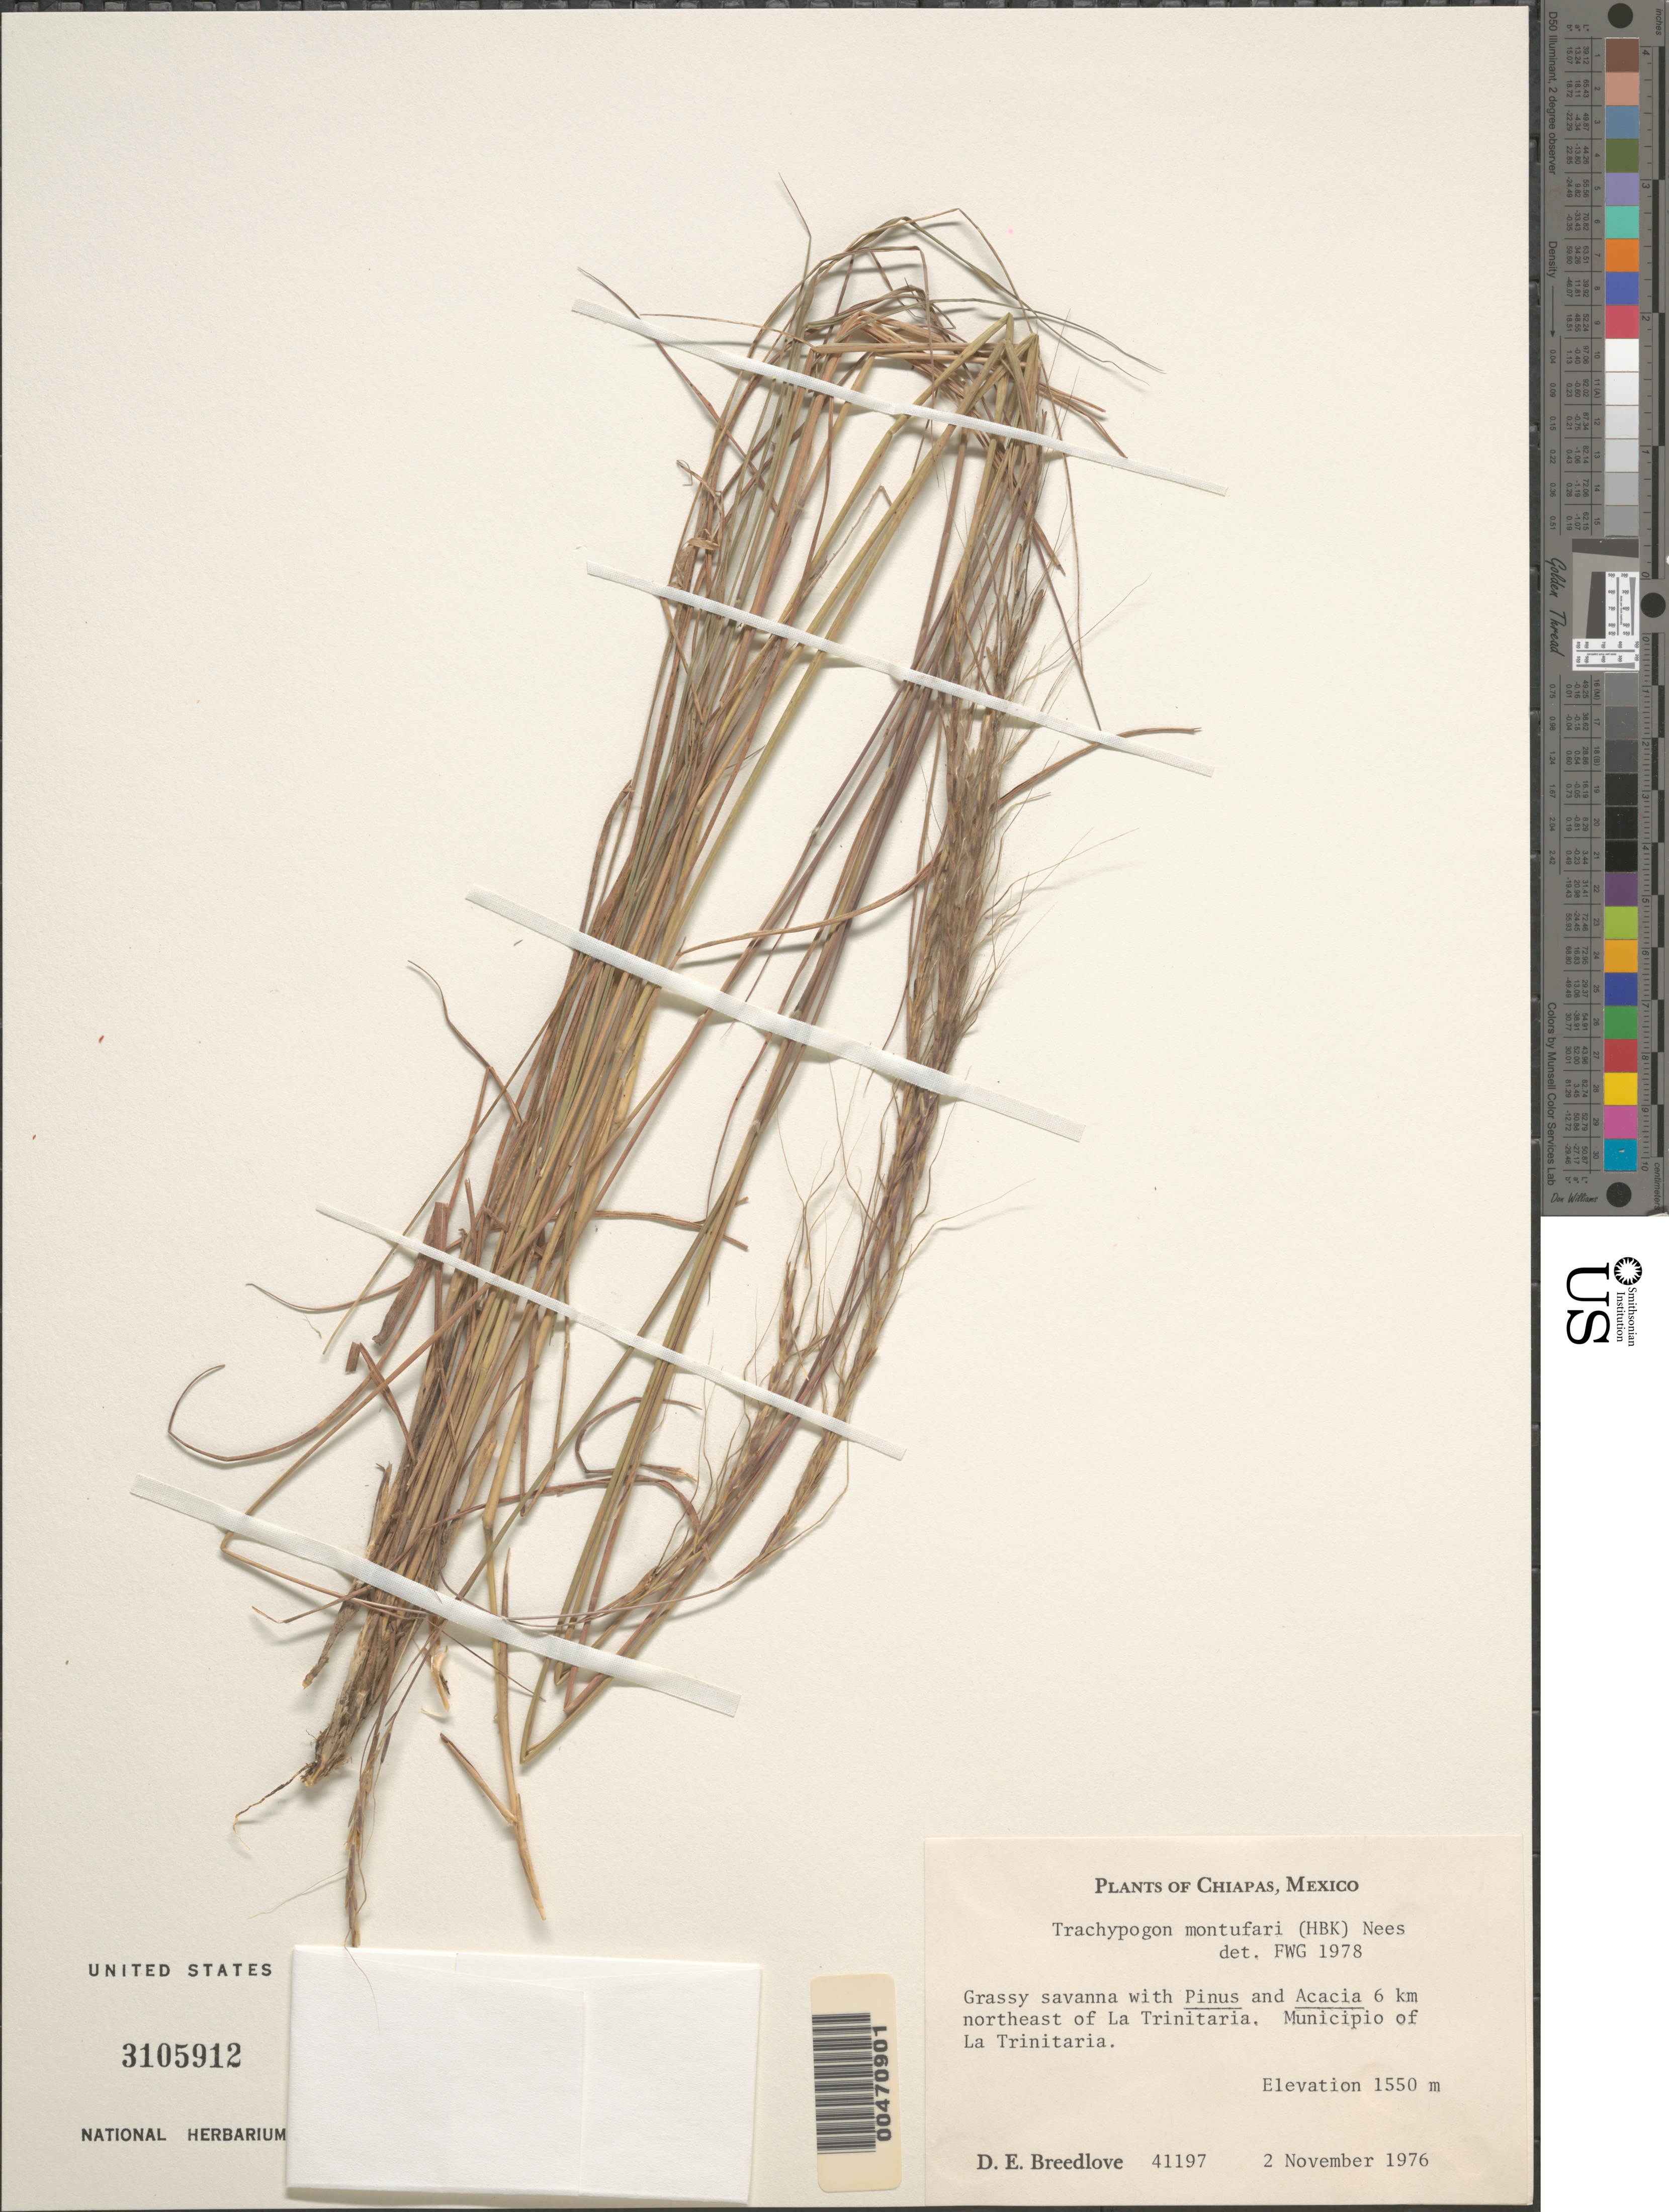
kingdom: Plantae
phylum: Tracheophyta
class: Liliopsida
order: Poales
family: Poaceae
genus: Trachypogon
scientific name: Trachypogon montufari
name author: (Kunth) Nees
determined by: Gould, F. W.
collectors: D. E. Breedlove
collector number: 41197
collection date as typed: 2 Nov 1976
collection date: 1976-11-02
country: Mexico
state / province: Chiapas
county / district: La Trinitaria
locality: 6 km NE of La Trinitaria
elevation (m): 1550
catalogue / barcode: US 3105912